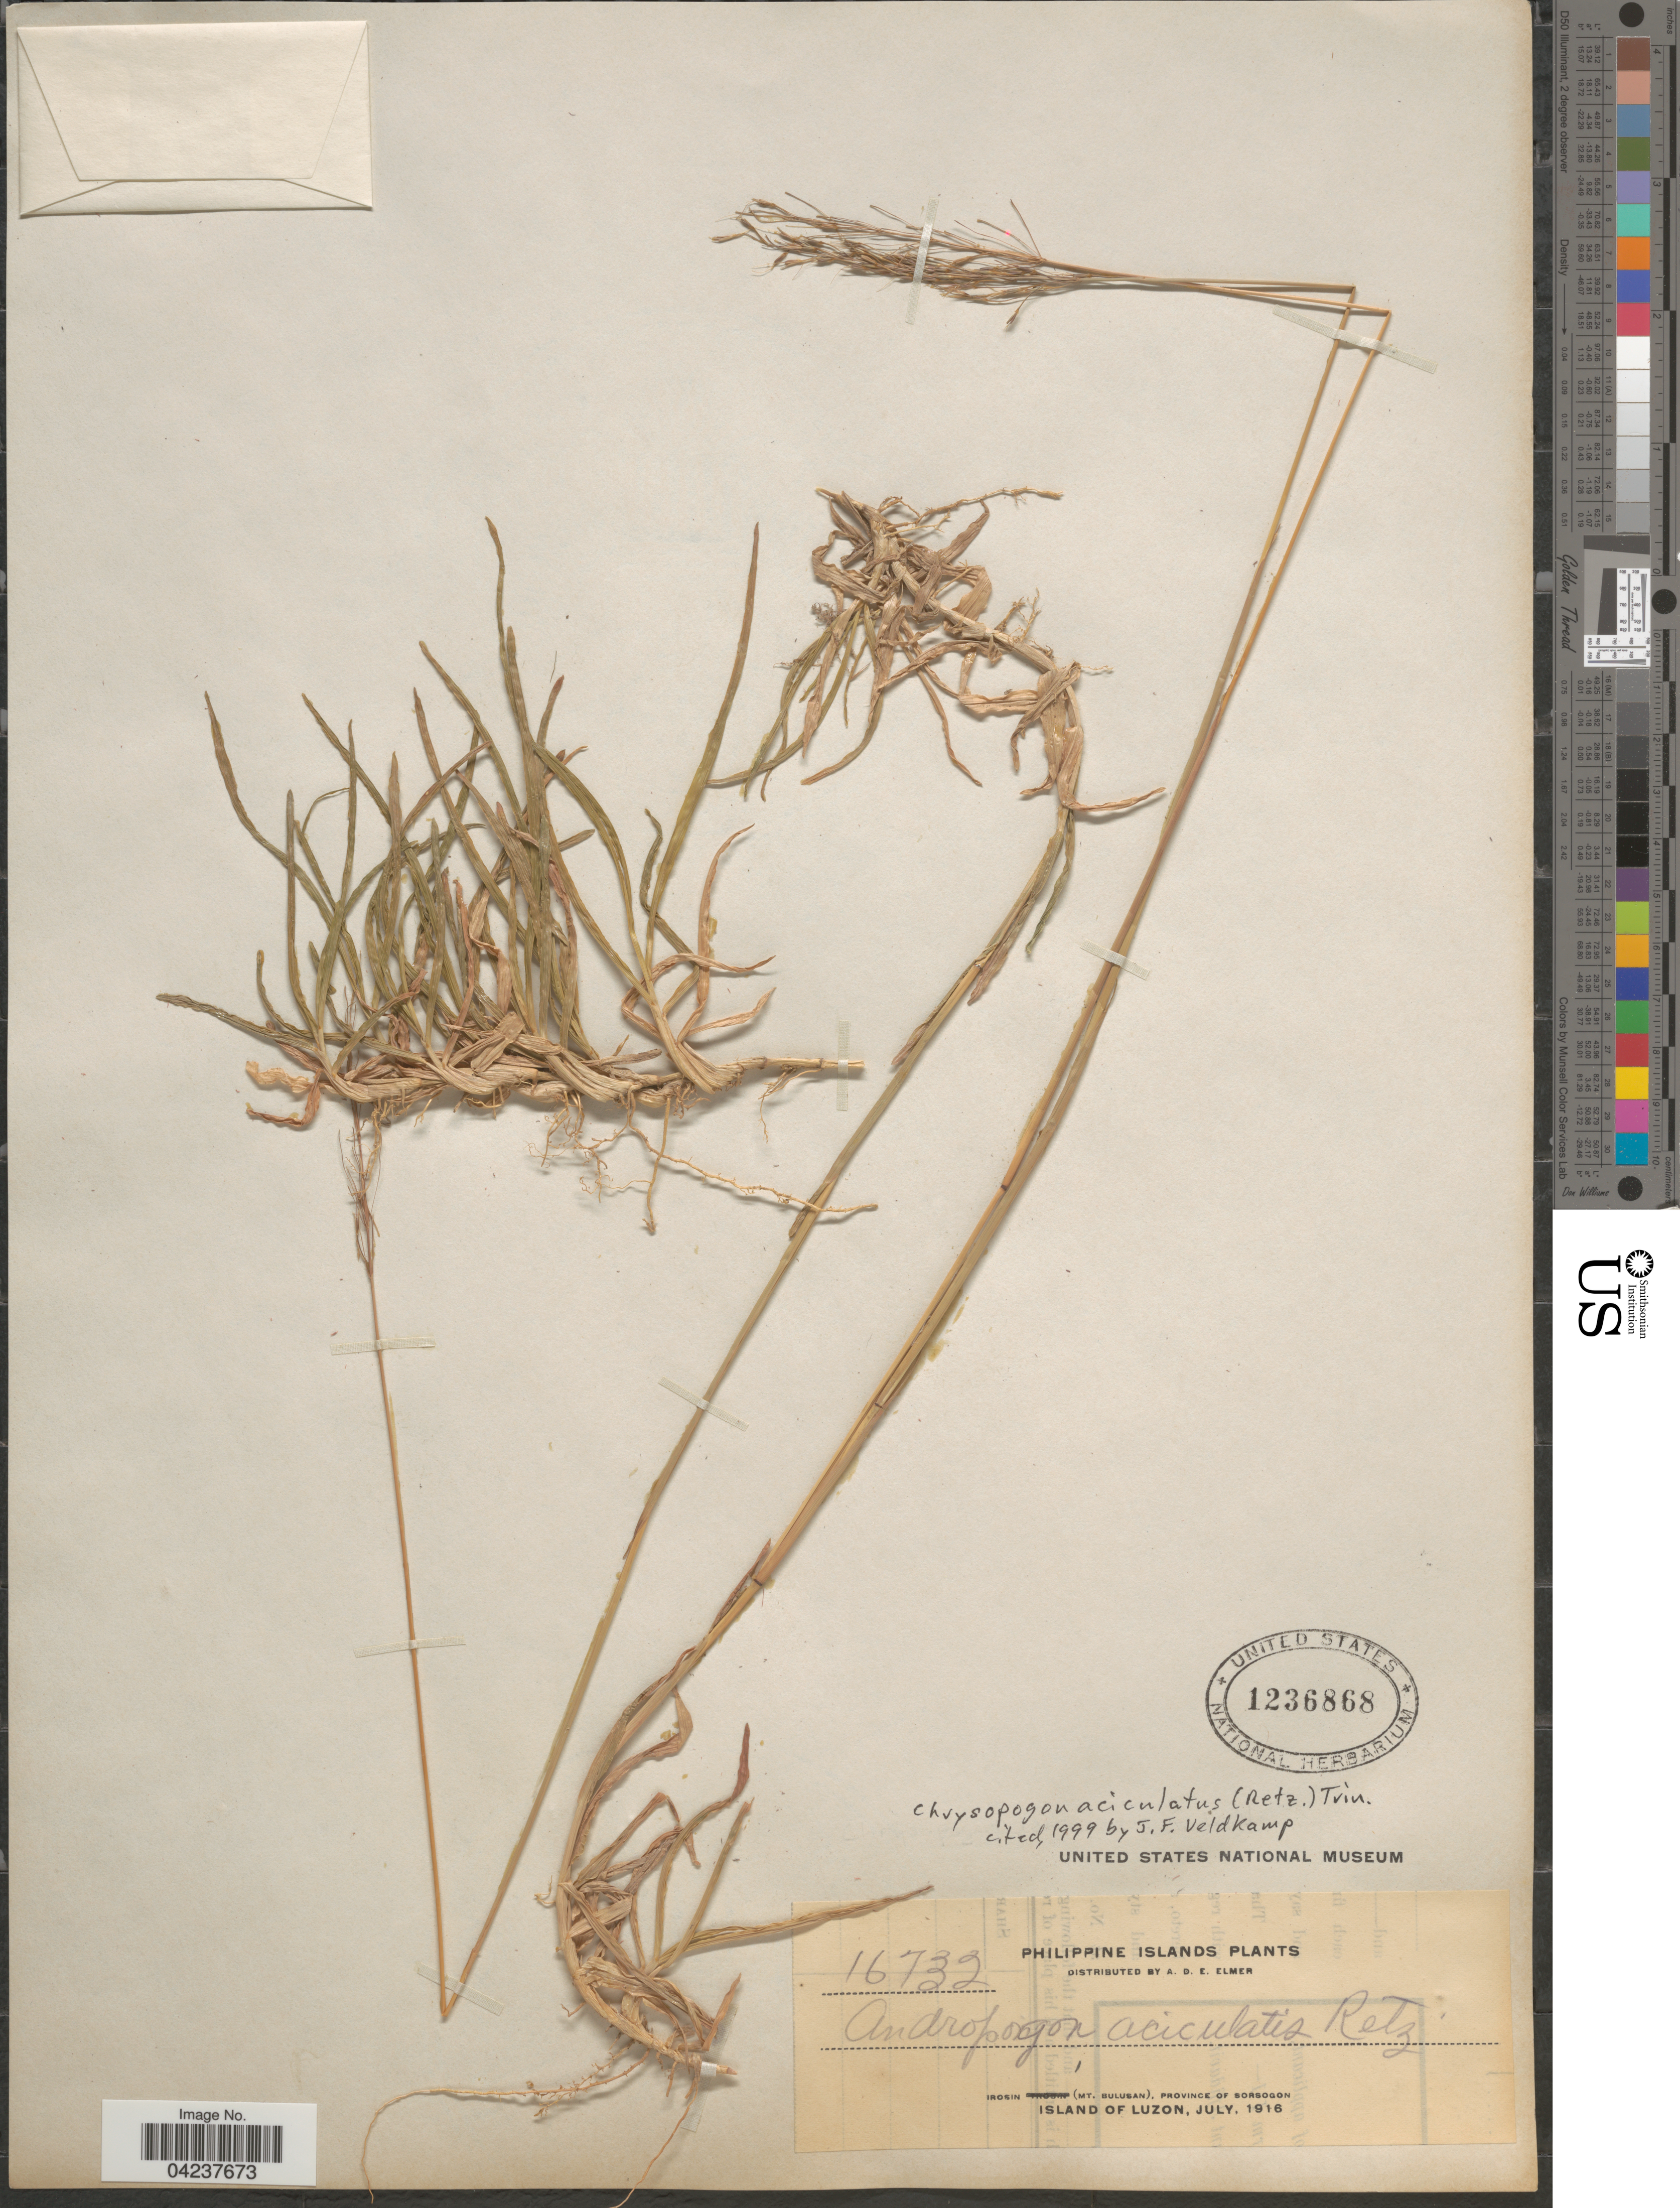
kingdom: Plantae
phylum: Tracheophyta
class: Liliopsida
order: Poales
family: Poaceae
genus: Chrysopogon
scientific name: Chrysopogon aciculatus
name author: (Retz.) Trin.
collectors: A. D. E. Elmer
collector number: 16732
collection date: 1916-07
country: Philippines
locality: Philippine Islands. Irosin (Mt. Bulusan), Province of Sorsogon. Island of Luzon.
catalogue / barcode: US 1236868